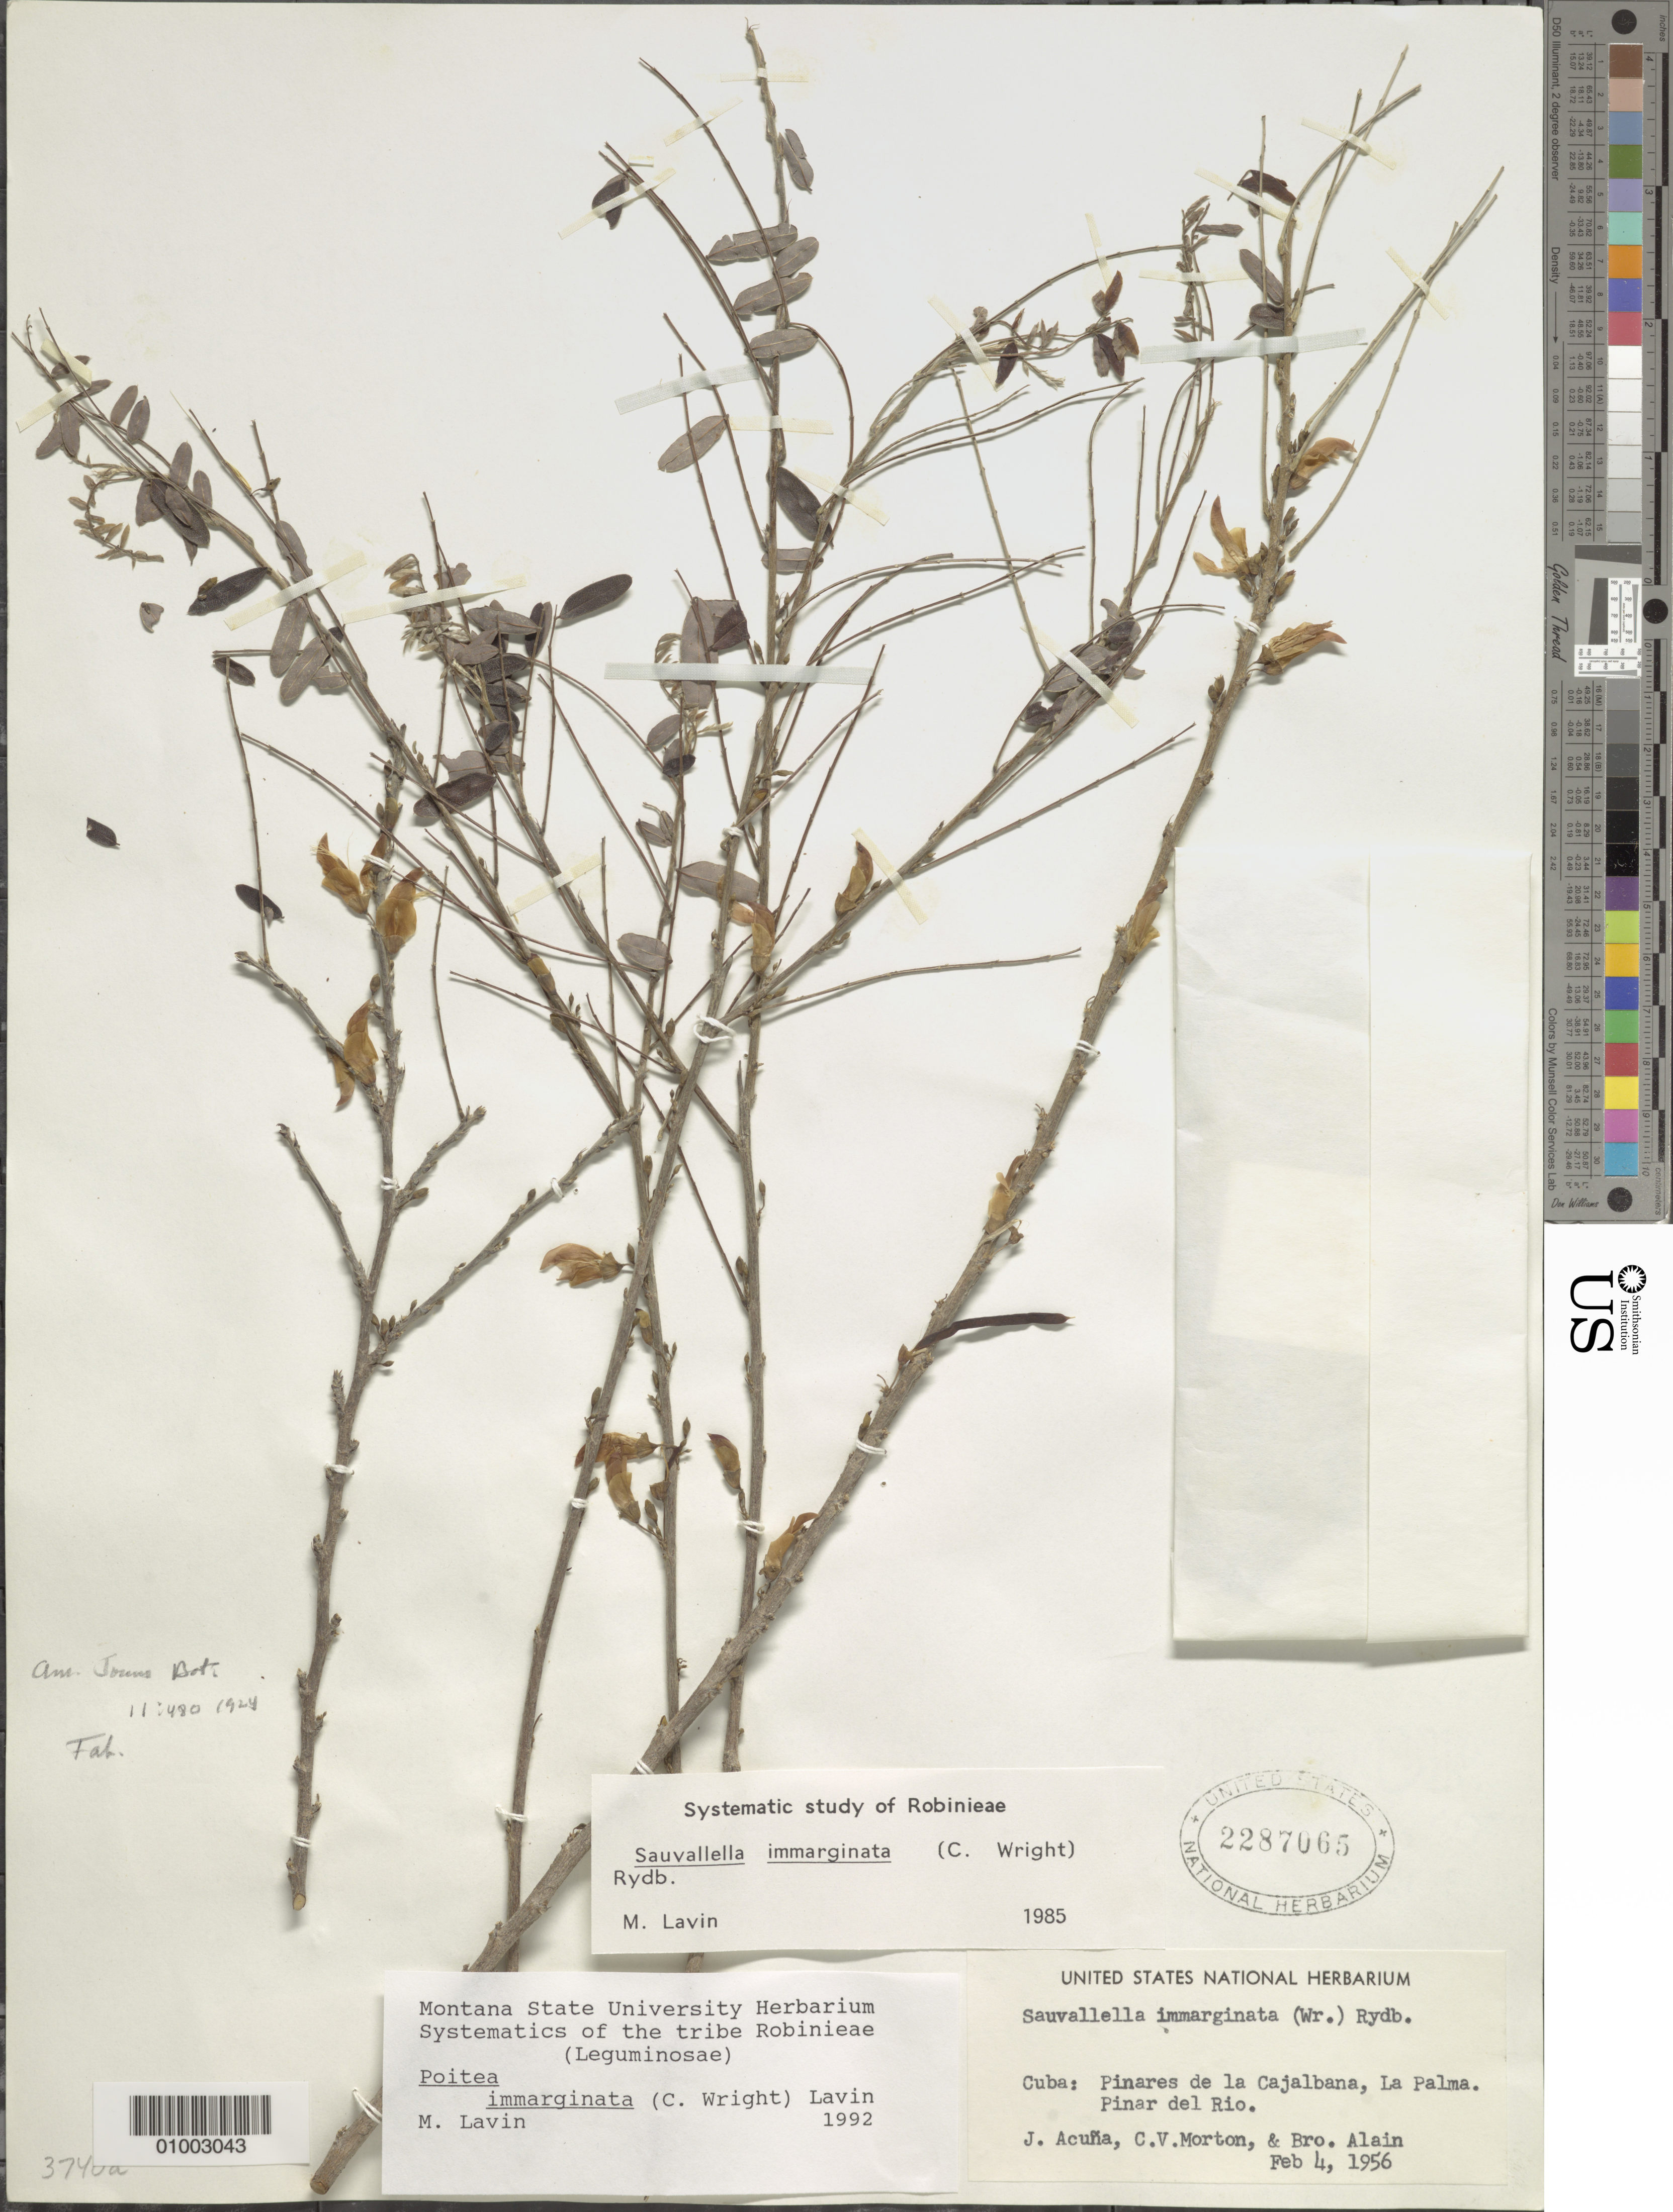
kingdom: Plantae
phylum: Tracheophyta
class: Magnoliopsida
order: Fabales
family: Fabaceae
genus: Poitea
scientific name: Poitea immarginata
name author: (C. Wright) Lavin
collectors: J. Acuña, C. V. Morton & A. H. Liogier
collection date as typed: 04 Feb 1956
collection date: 1956-02-04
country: Cuba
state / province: Pinar del Rio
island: Cuba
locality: Pinares de la Cajalbana, La Palma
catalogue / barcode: US 2287065